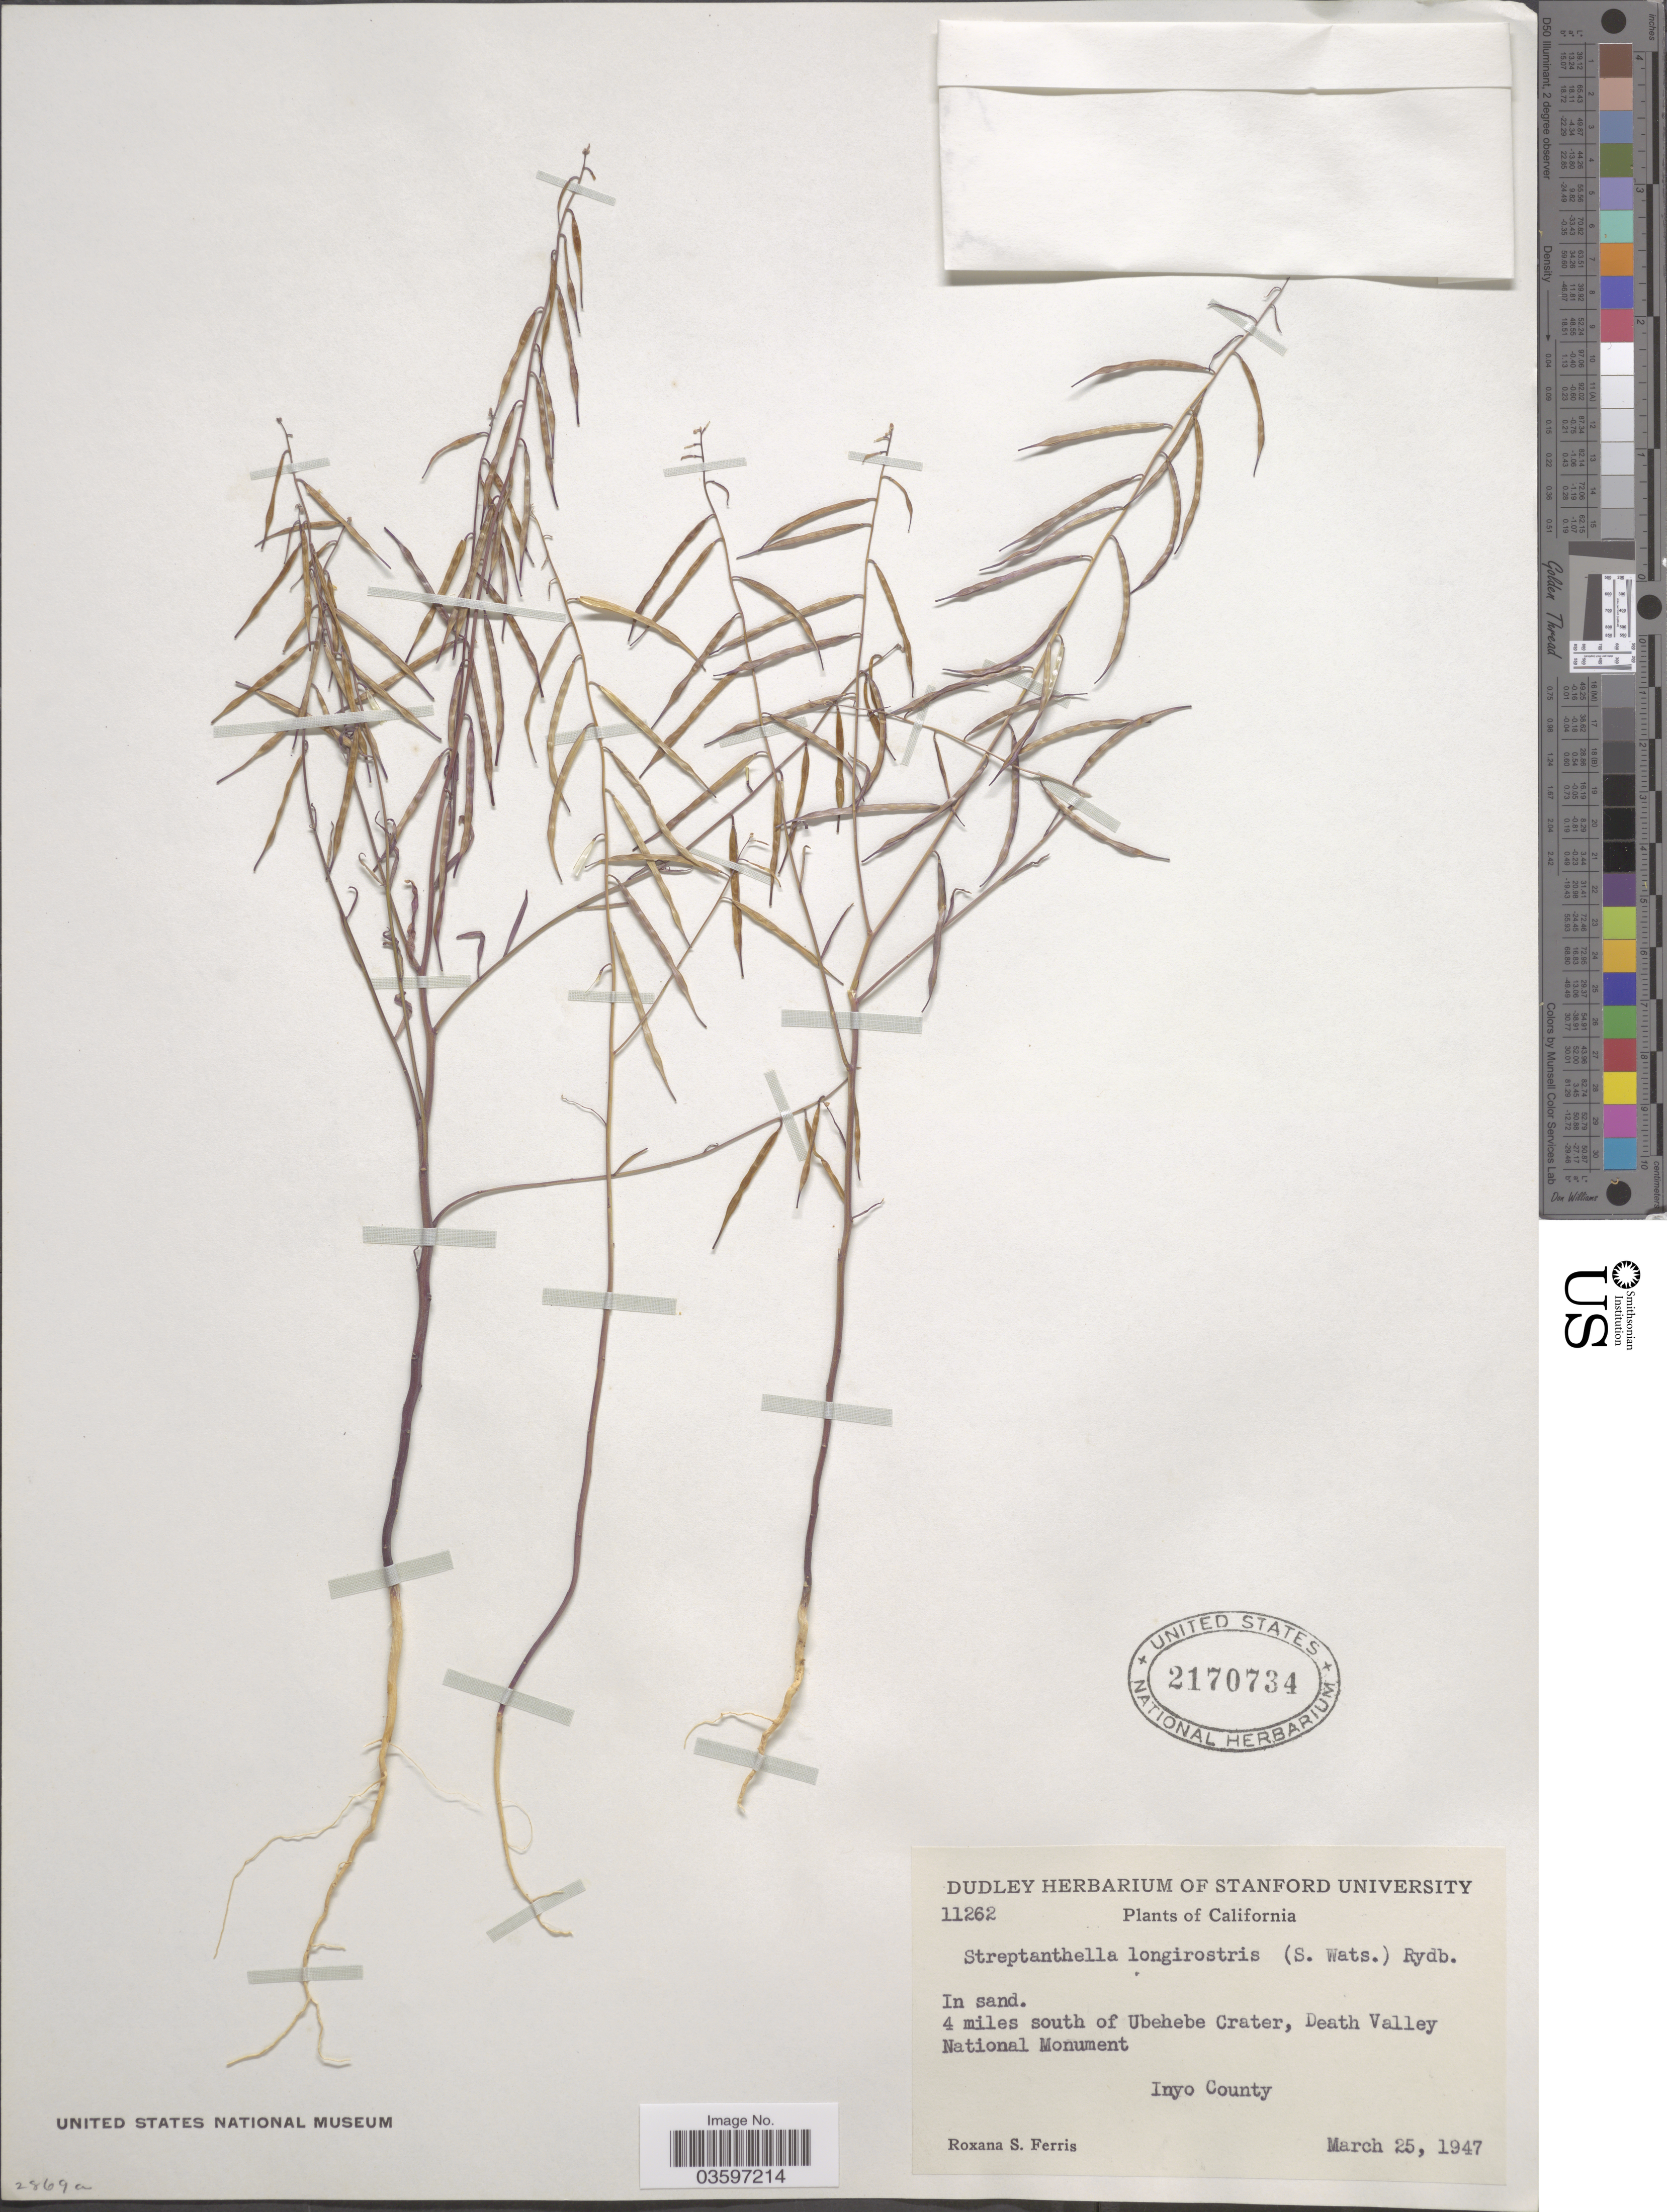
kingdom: Plantae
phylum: Tracheophyta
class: Magnoliopsida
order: Brassicales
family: Brassicaceae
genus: Streptanthella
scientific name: Streptanthella longirostris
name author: (S. Watson) Rydb.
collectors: R. S. Ferris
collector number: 11262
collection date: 1947-03-25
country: United States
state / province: California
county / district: Inyo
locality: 4 miles south of Ubehebe Crater, Death Valley National Monument. Inyo County.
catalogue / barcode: US 2170734